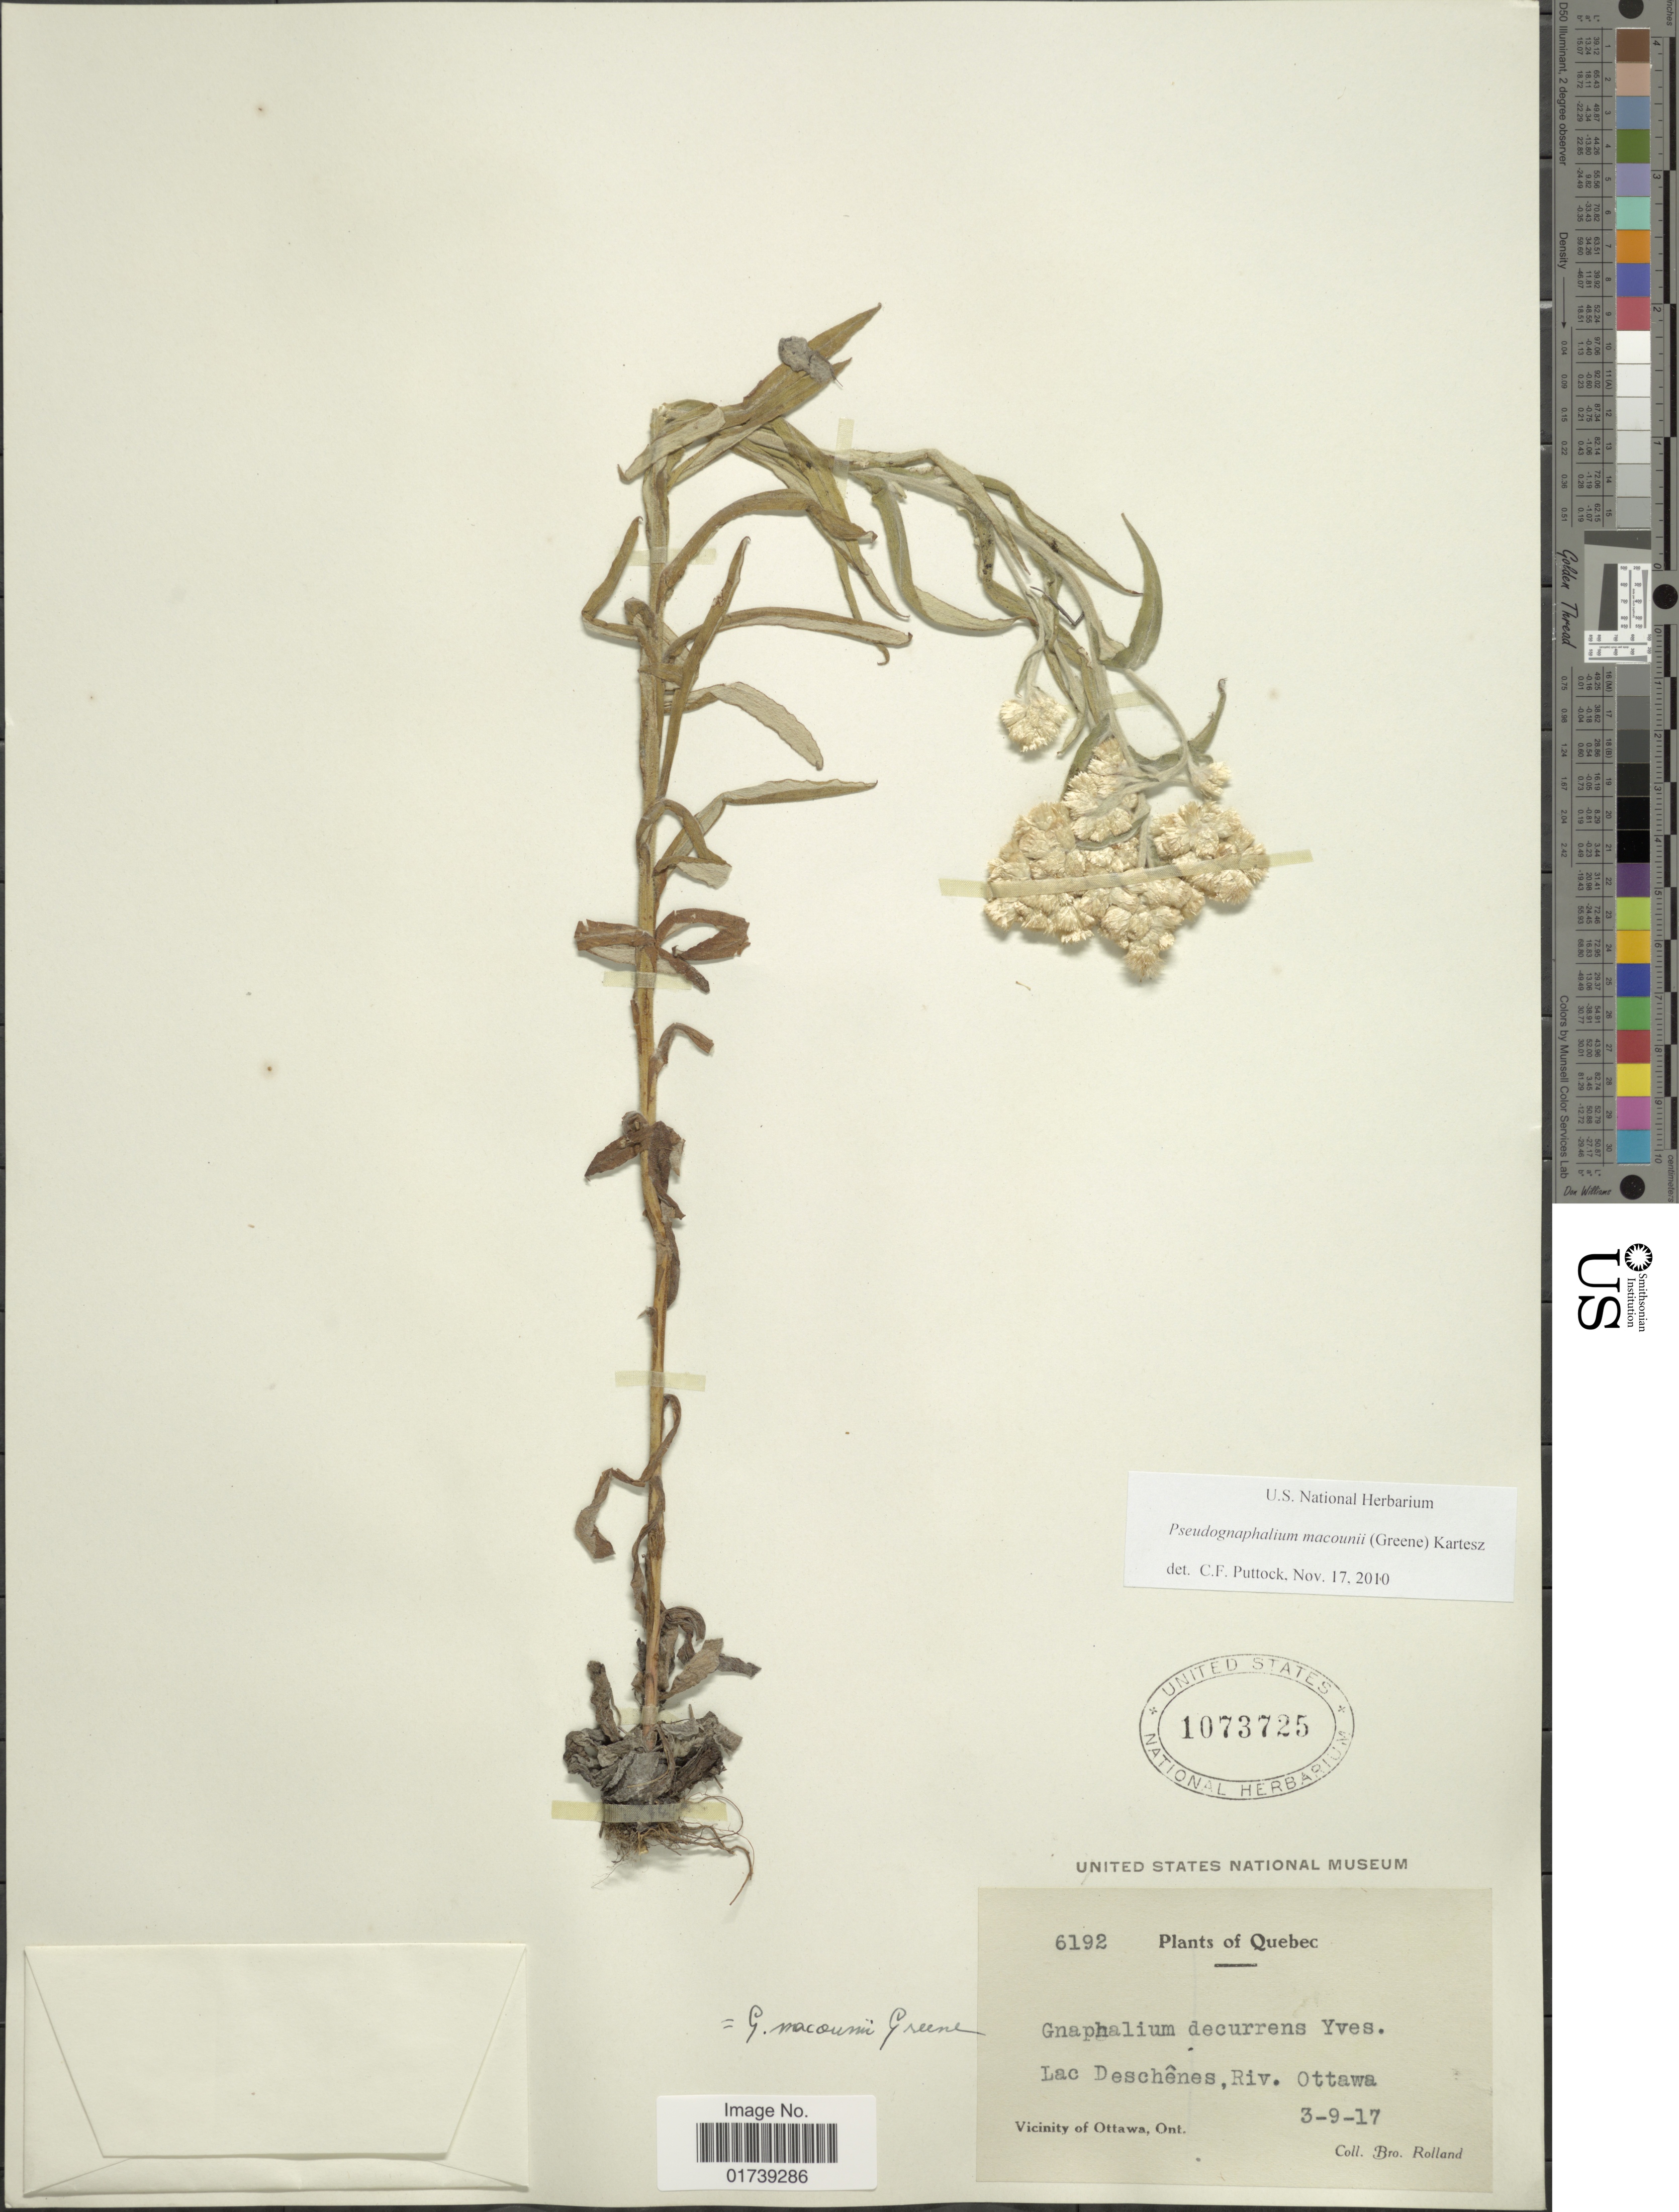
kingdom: Plantae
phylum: Tracheophyta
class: Magnoliopsida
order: Asterales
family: Asteraceae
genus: Pseudognaphalium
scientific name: Pseudognaphalium macounii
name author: (Greene) Kartesz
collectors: B. Rolland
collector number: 6192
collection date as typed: Transcribed d/m/y: 9/3/17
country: Canada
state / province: Quebec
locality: Quebec, :ac Deschenes, Rov. Ottawa, vicinity of Ottawa, Ont.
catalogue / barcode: US 1073725